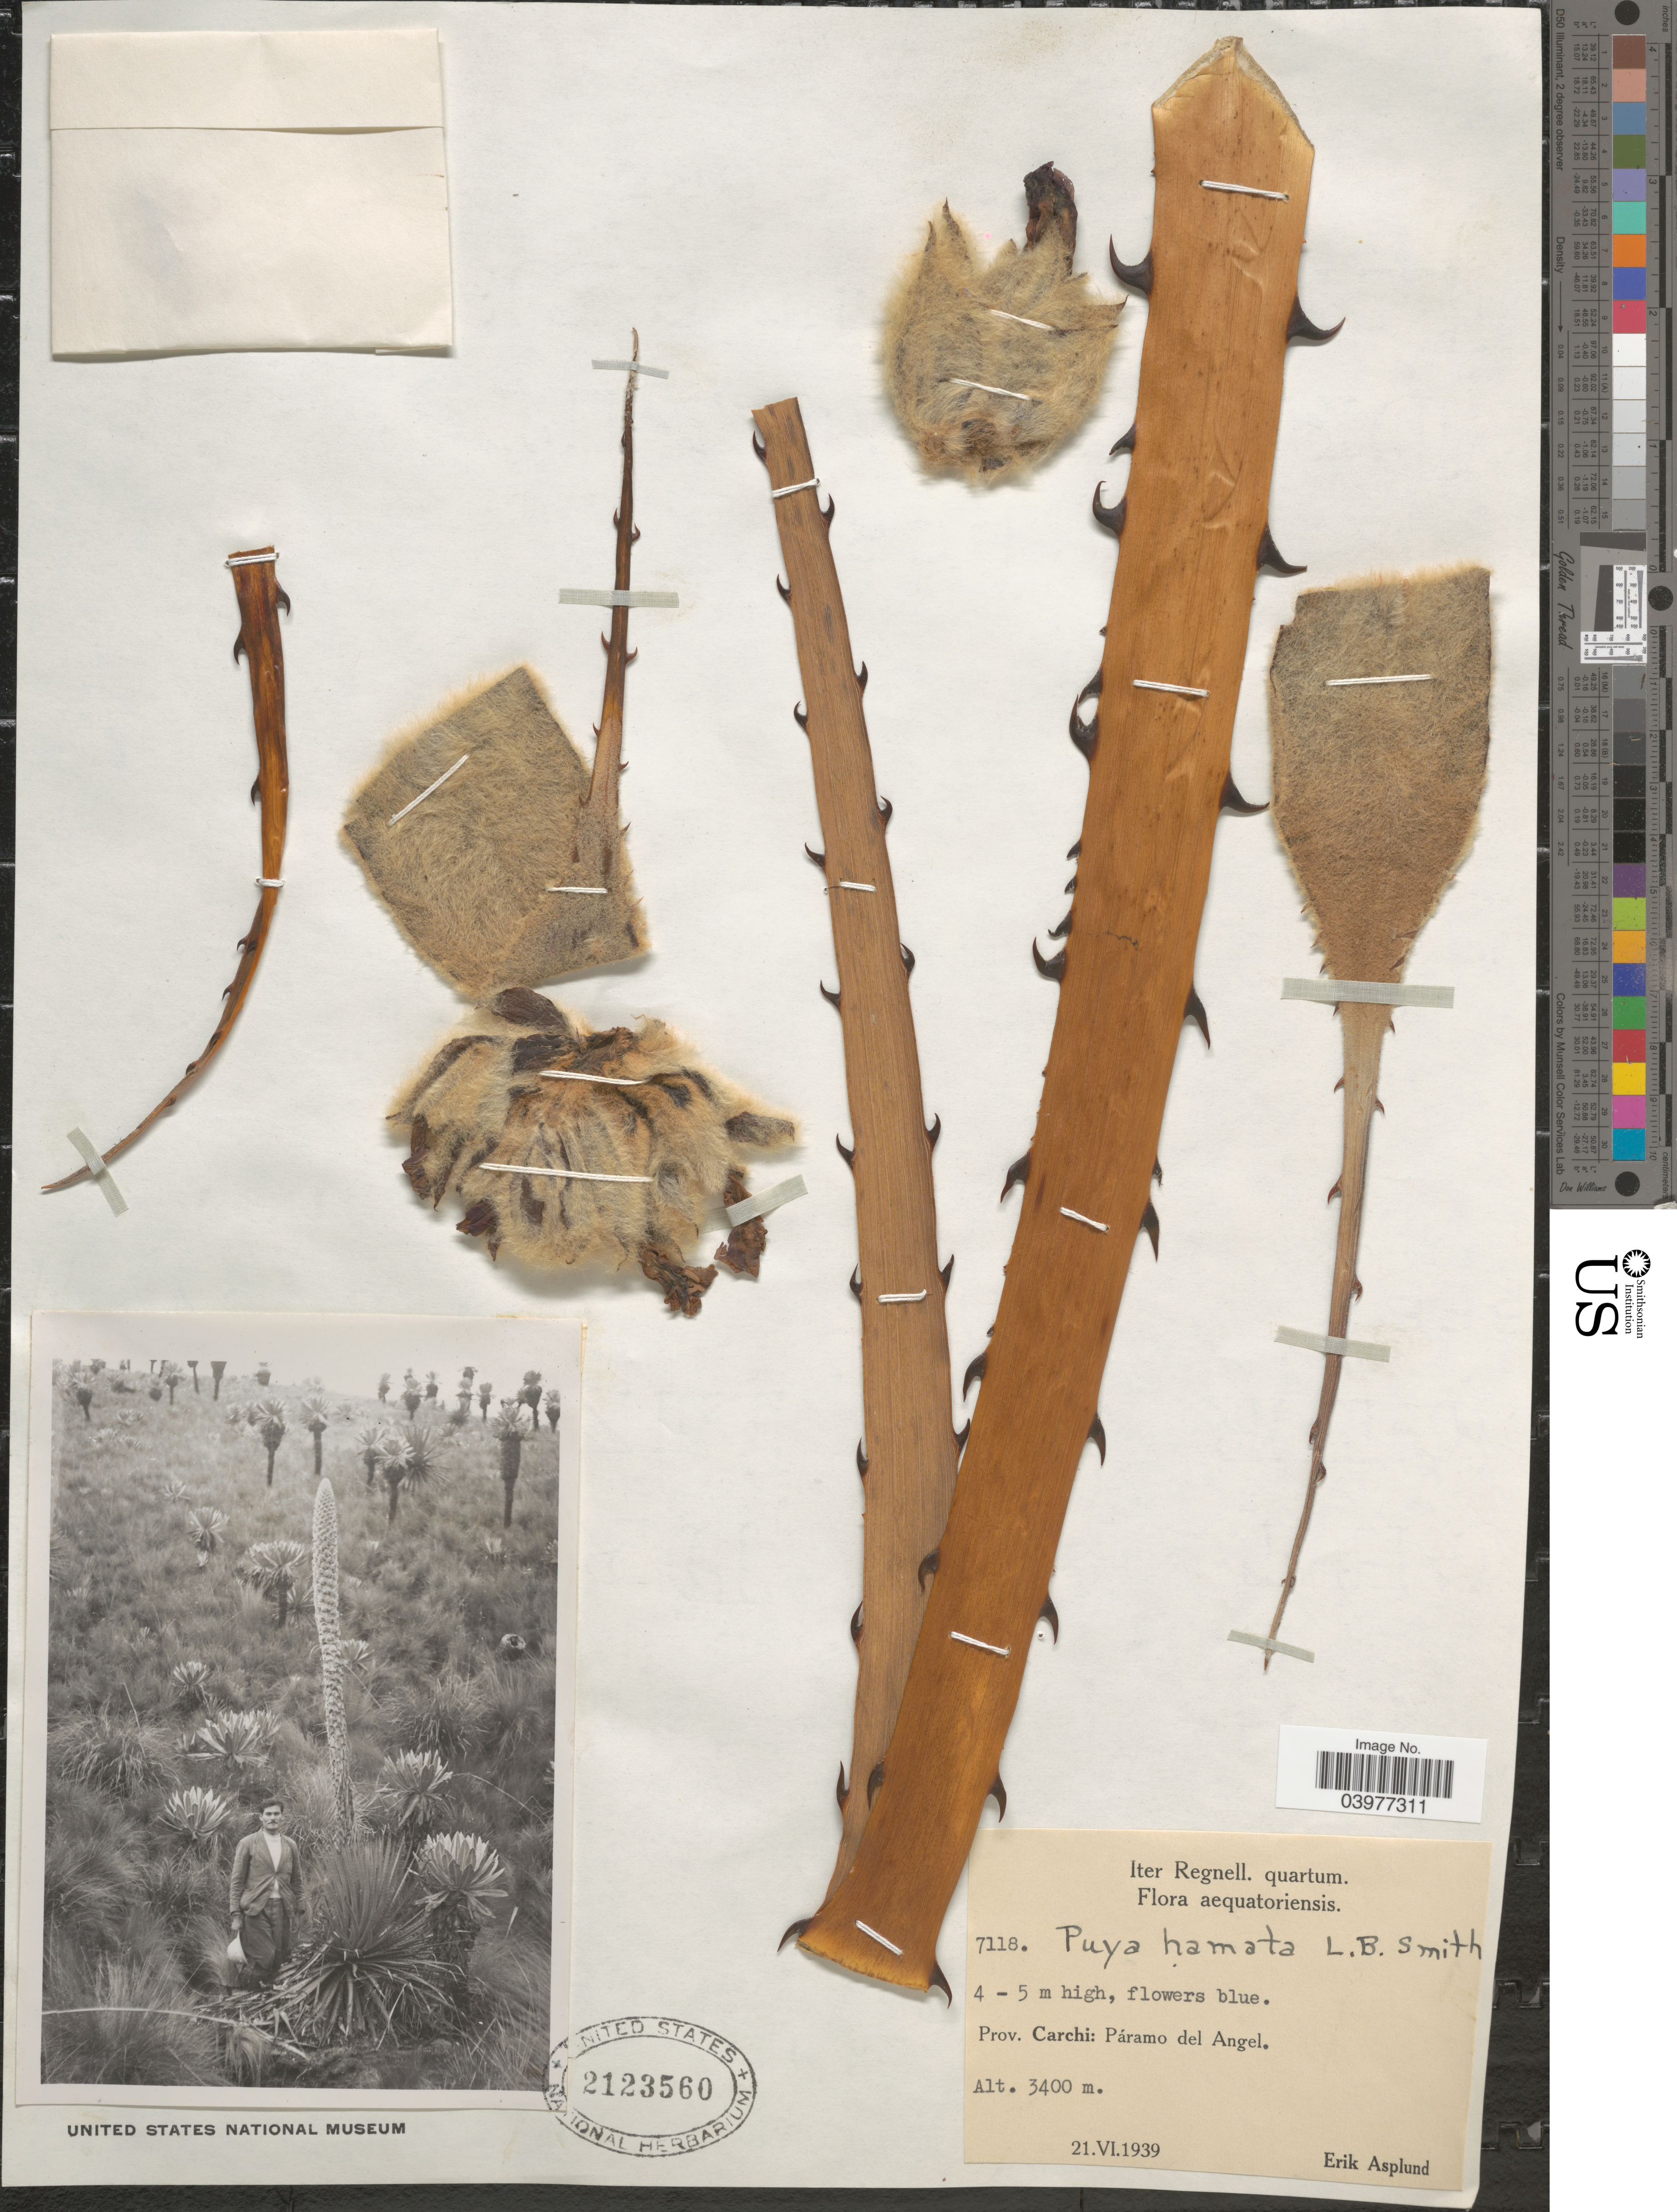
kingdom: Plantae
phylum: Tracheophyta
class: Liliopsida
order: Poales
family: Bromeliaceae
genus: Puya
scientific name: Puya hamata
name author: L.B. Sm.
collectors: E. Asplund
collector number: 7118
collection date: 1939-06-21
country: Ecuador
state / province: Carchi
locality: Páramo del Angel.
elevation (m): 3400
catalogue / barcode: US 2123560